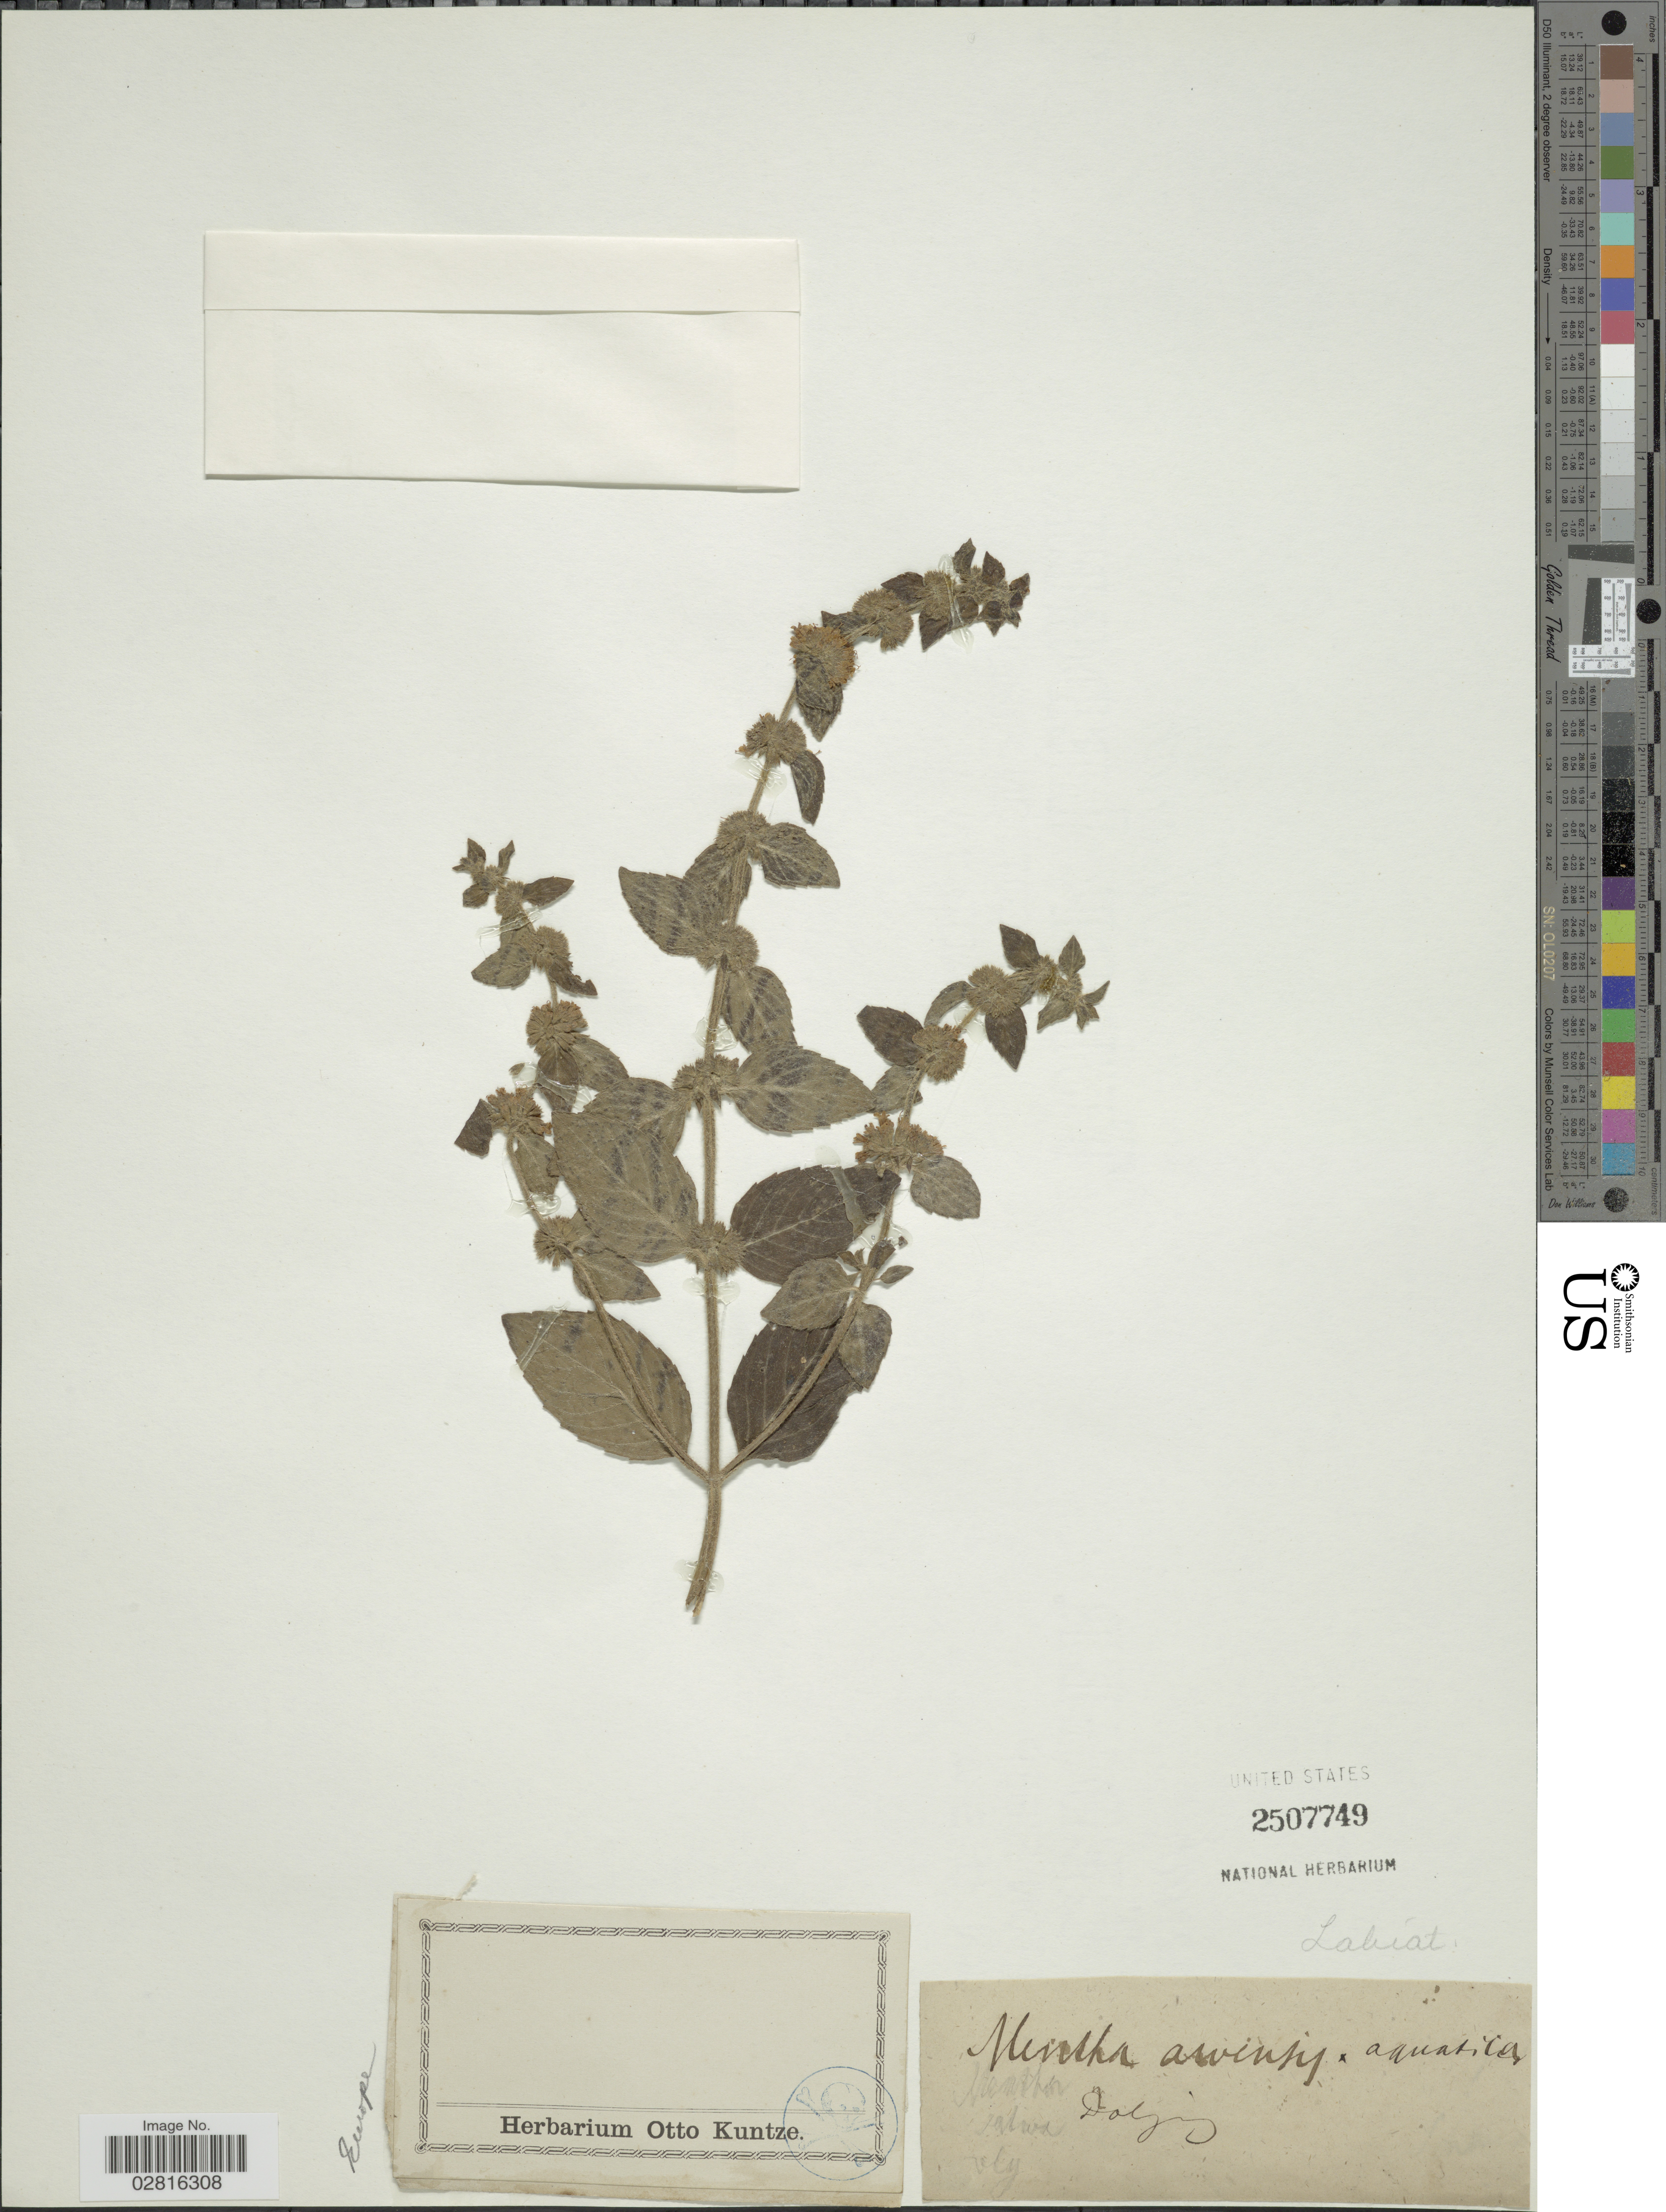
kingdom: Plantae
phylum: Tracheophyta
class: Magnoliopsida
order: Lamiales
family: Lamiaceae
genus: Mentha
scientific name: Mentha arvensis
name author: L.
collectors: ex herb. Otto Kuntze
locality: [illegible text] Europe.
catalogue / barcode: US 2507749